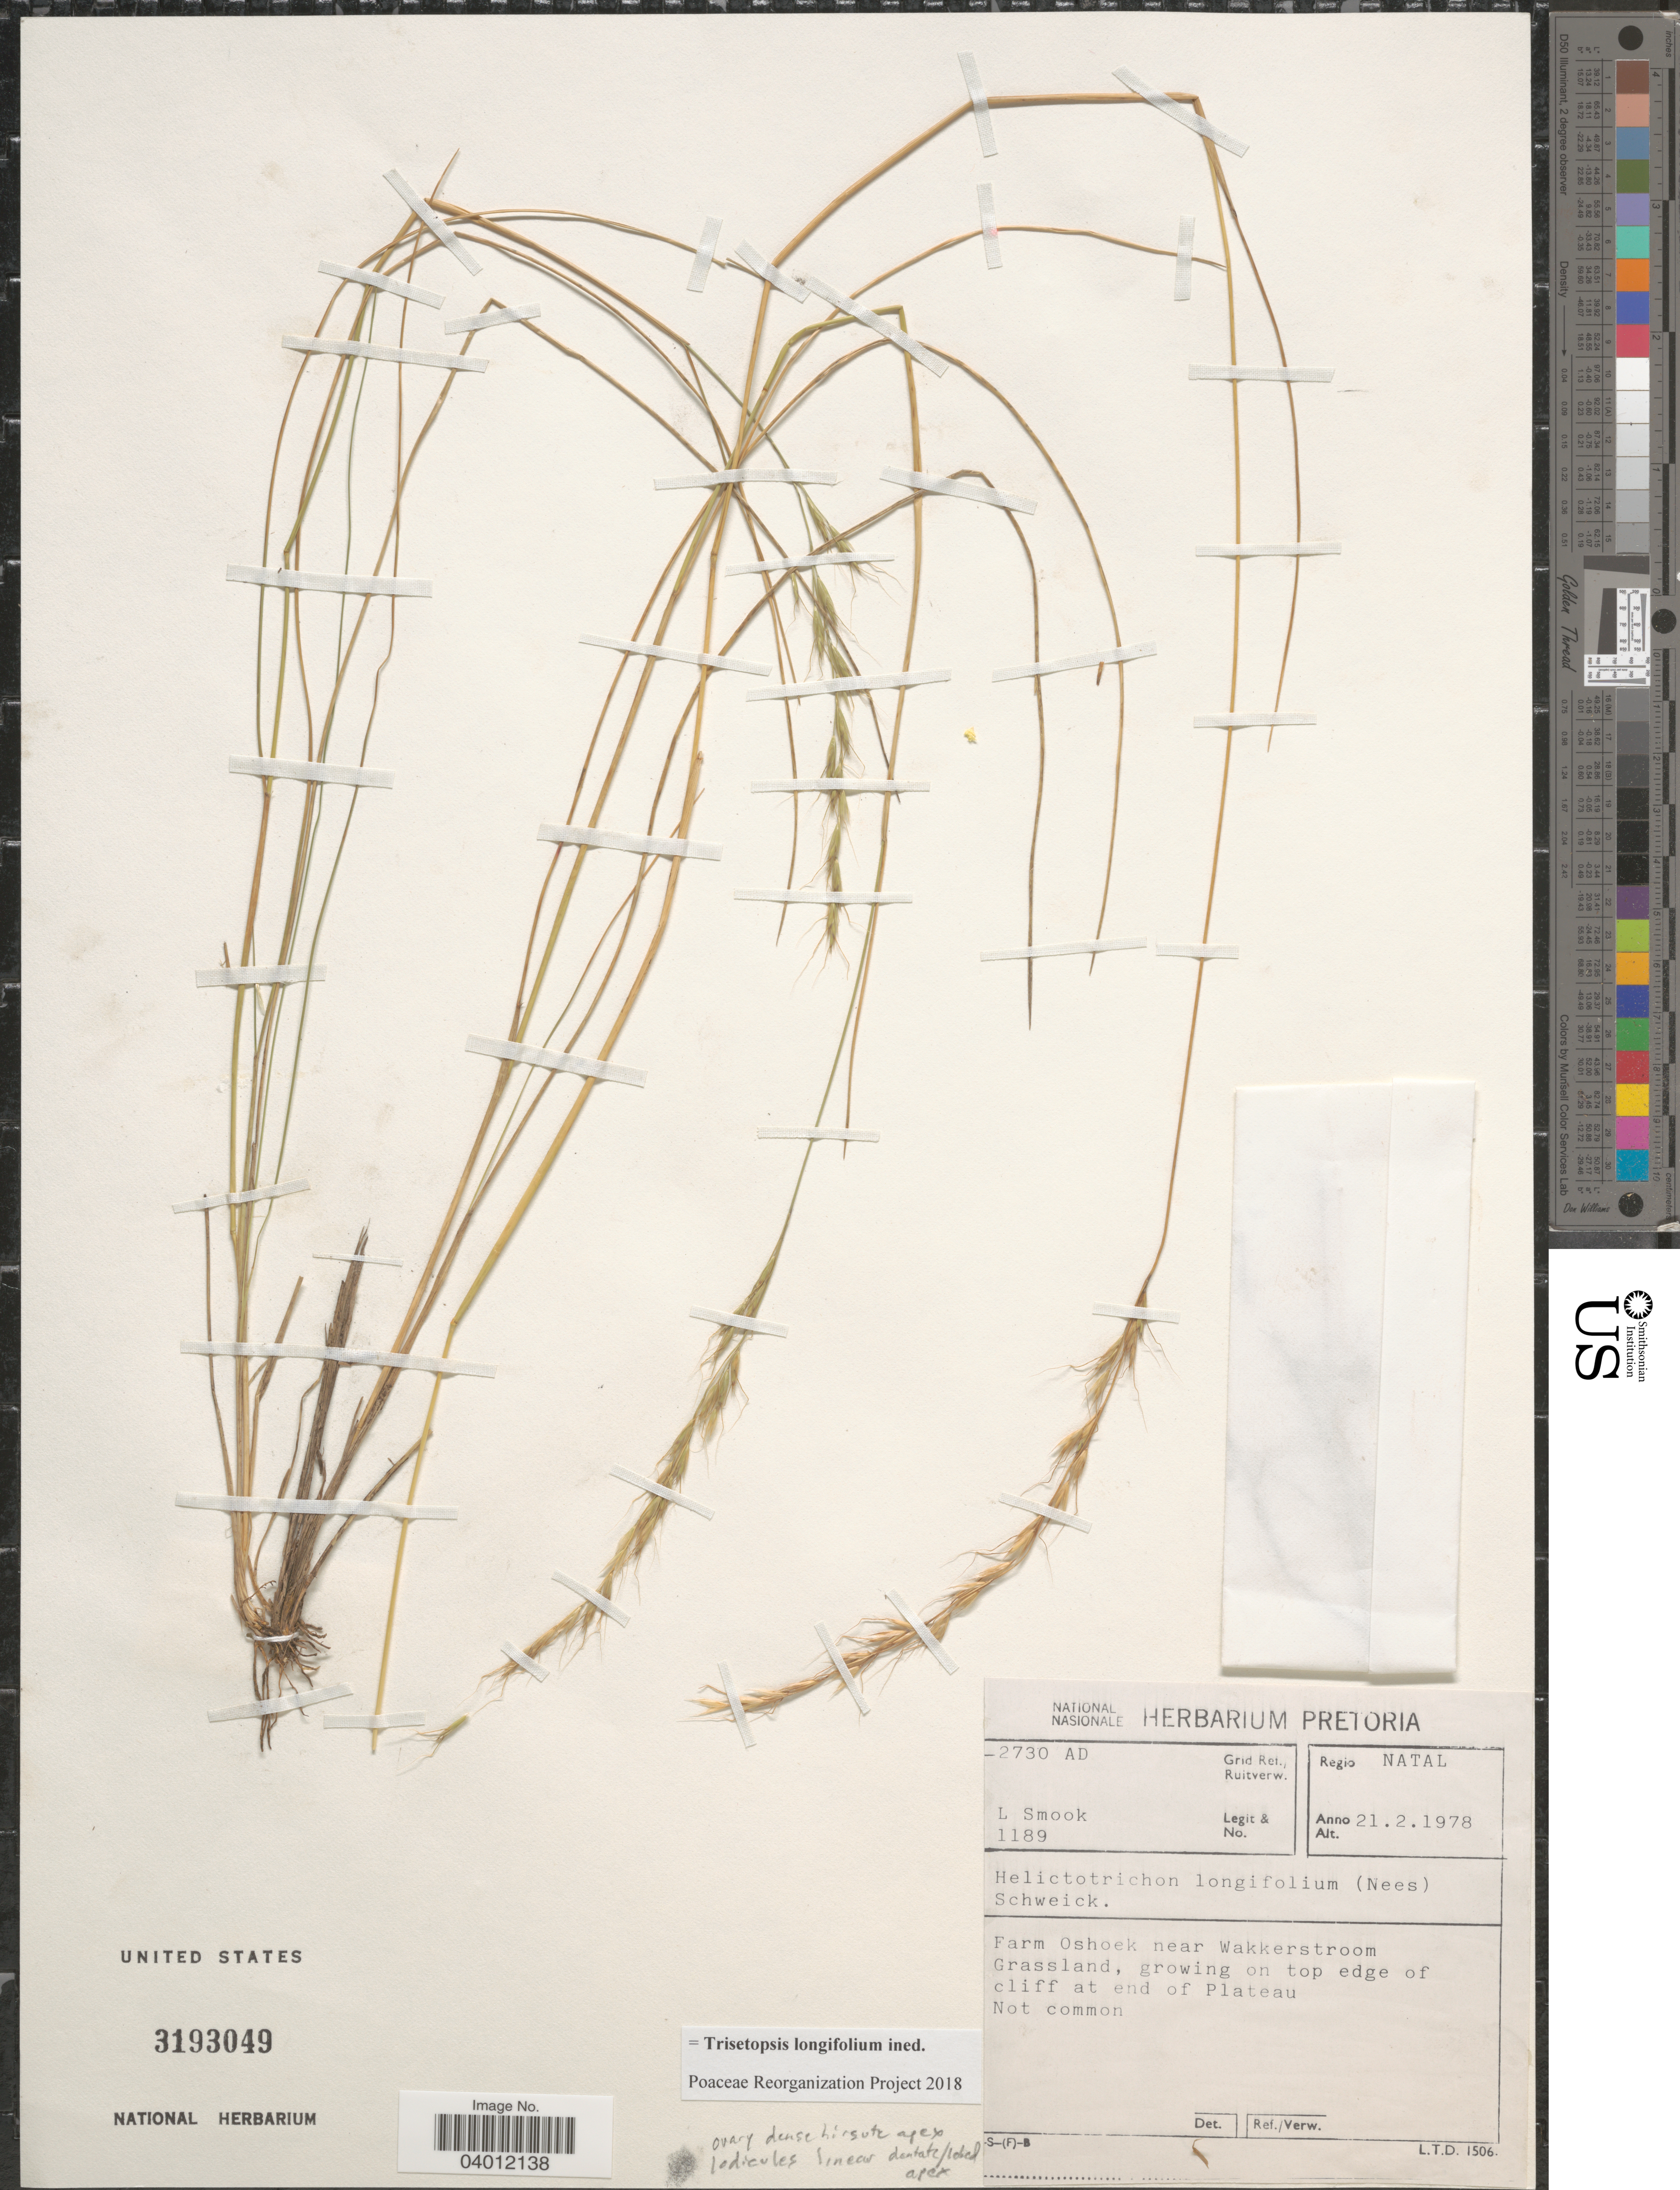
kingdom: Plantae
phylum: Tracheophyta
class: Liliopsida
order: Poales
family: Poaceae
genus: Trisetopsis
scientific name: Trisetopsis longifolia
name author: (Nees) Röser & Wölk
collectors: L. Smook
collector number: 1189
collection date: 1978-02-21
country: South Africa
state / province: KwaZulu-Natal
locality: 2730AD Grid Ref./ Ruitver. Regio Natal. Farm Oshoek near Wakkerstroom Grassland, growing on top edge of cliff at end of Plateau.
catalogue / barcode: US 3193049